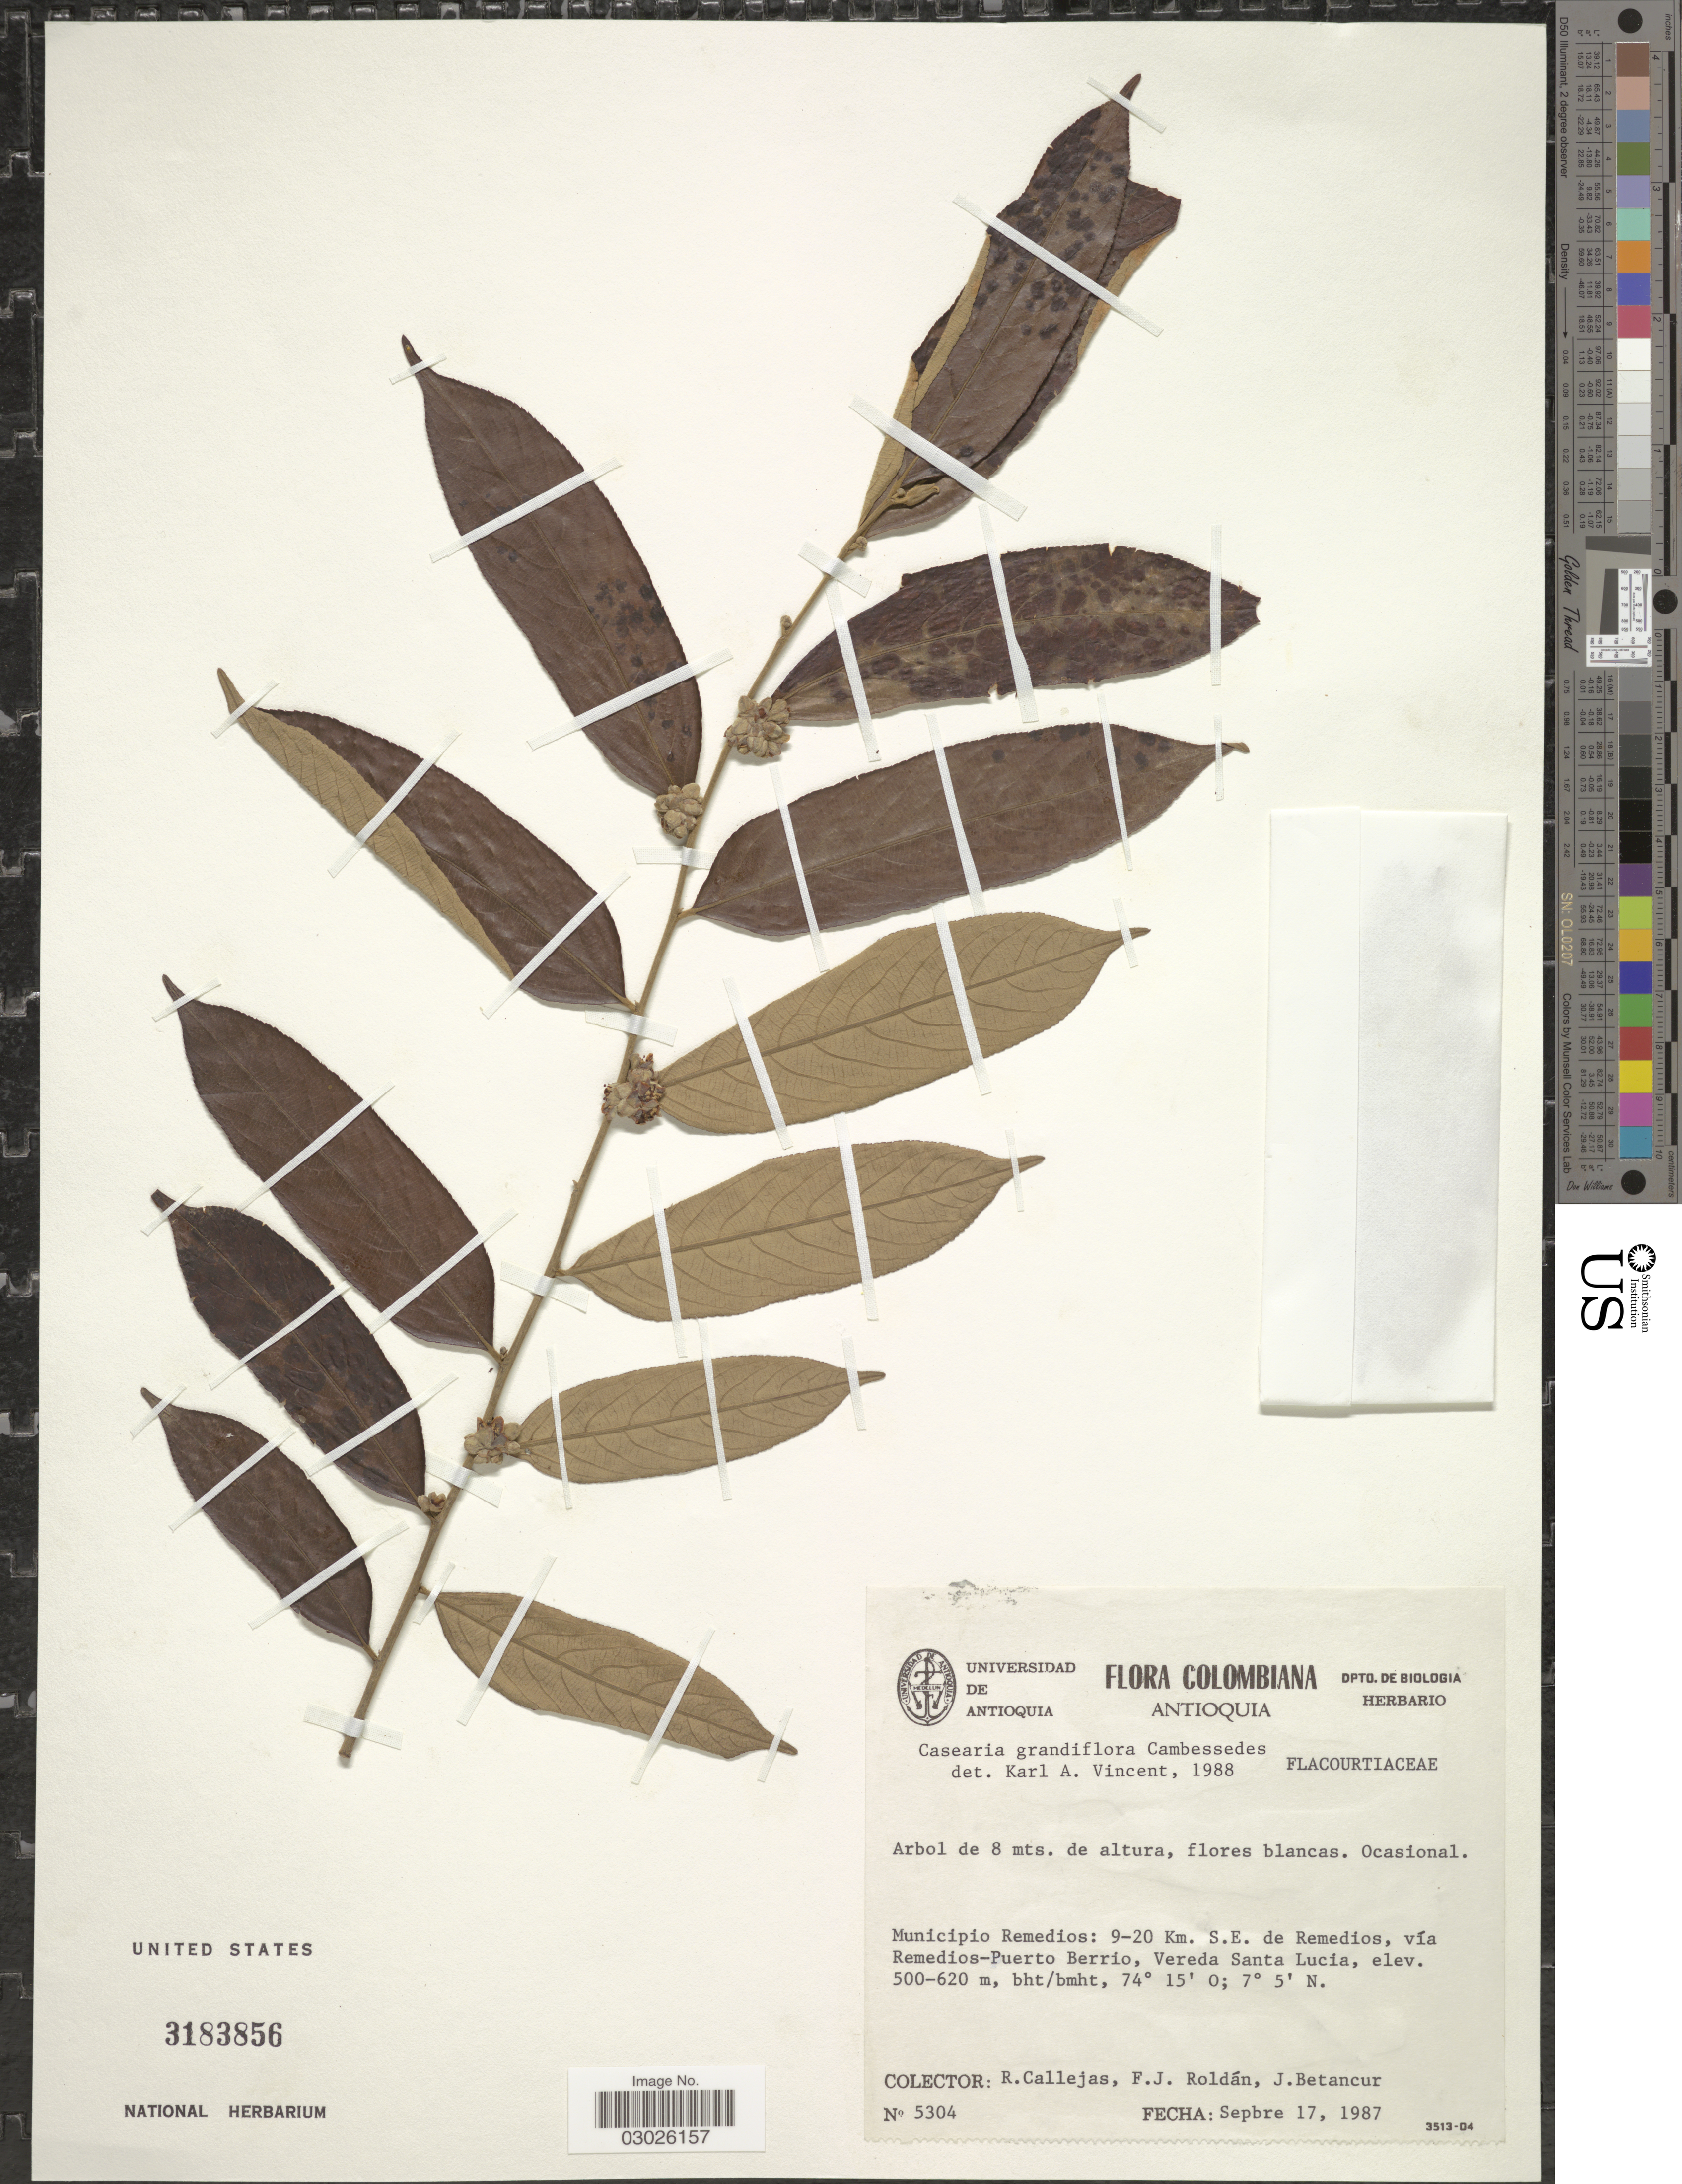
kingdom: Plantae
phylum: Tracheophyta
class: Magnoliopsida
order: Malpighiales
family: Salicaceae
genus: Casearia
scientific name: Casearia grandiflora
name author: Cambess.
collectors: R. Callejas, F. J. Roldán & J. Betancur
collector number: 5304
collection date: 1987-09-17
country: Colombia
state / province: Antioquia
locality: Municipio Remedios: 9-20 Km. S.E. de Remedios, vía Remedios-Puerto Berrio, Vereda Santa Lucia.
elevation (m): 500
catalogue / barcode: US 3183856